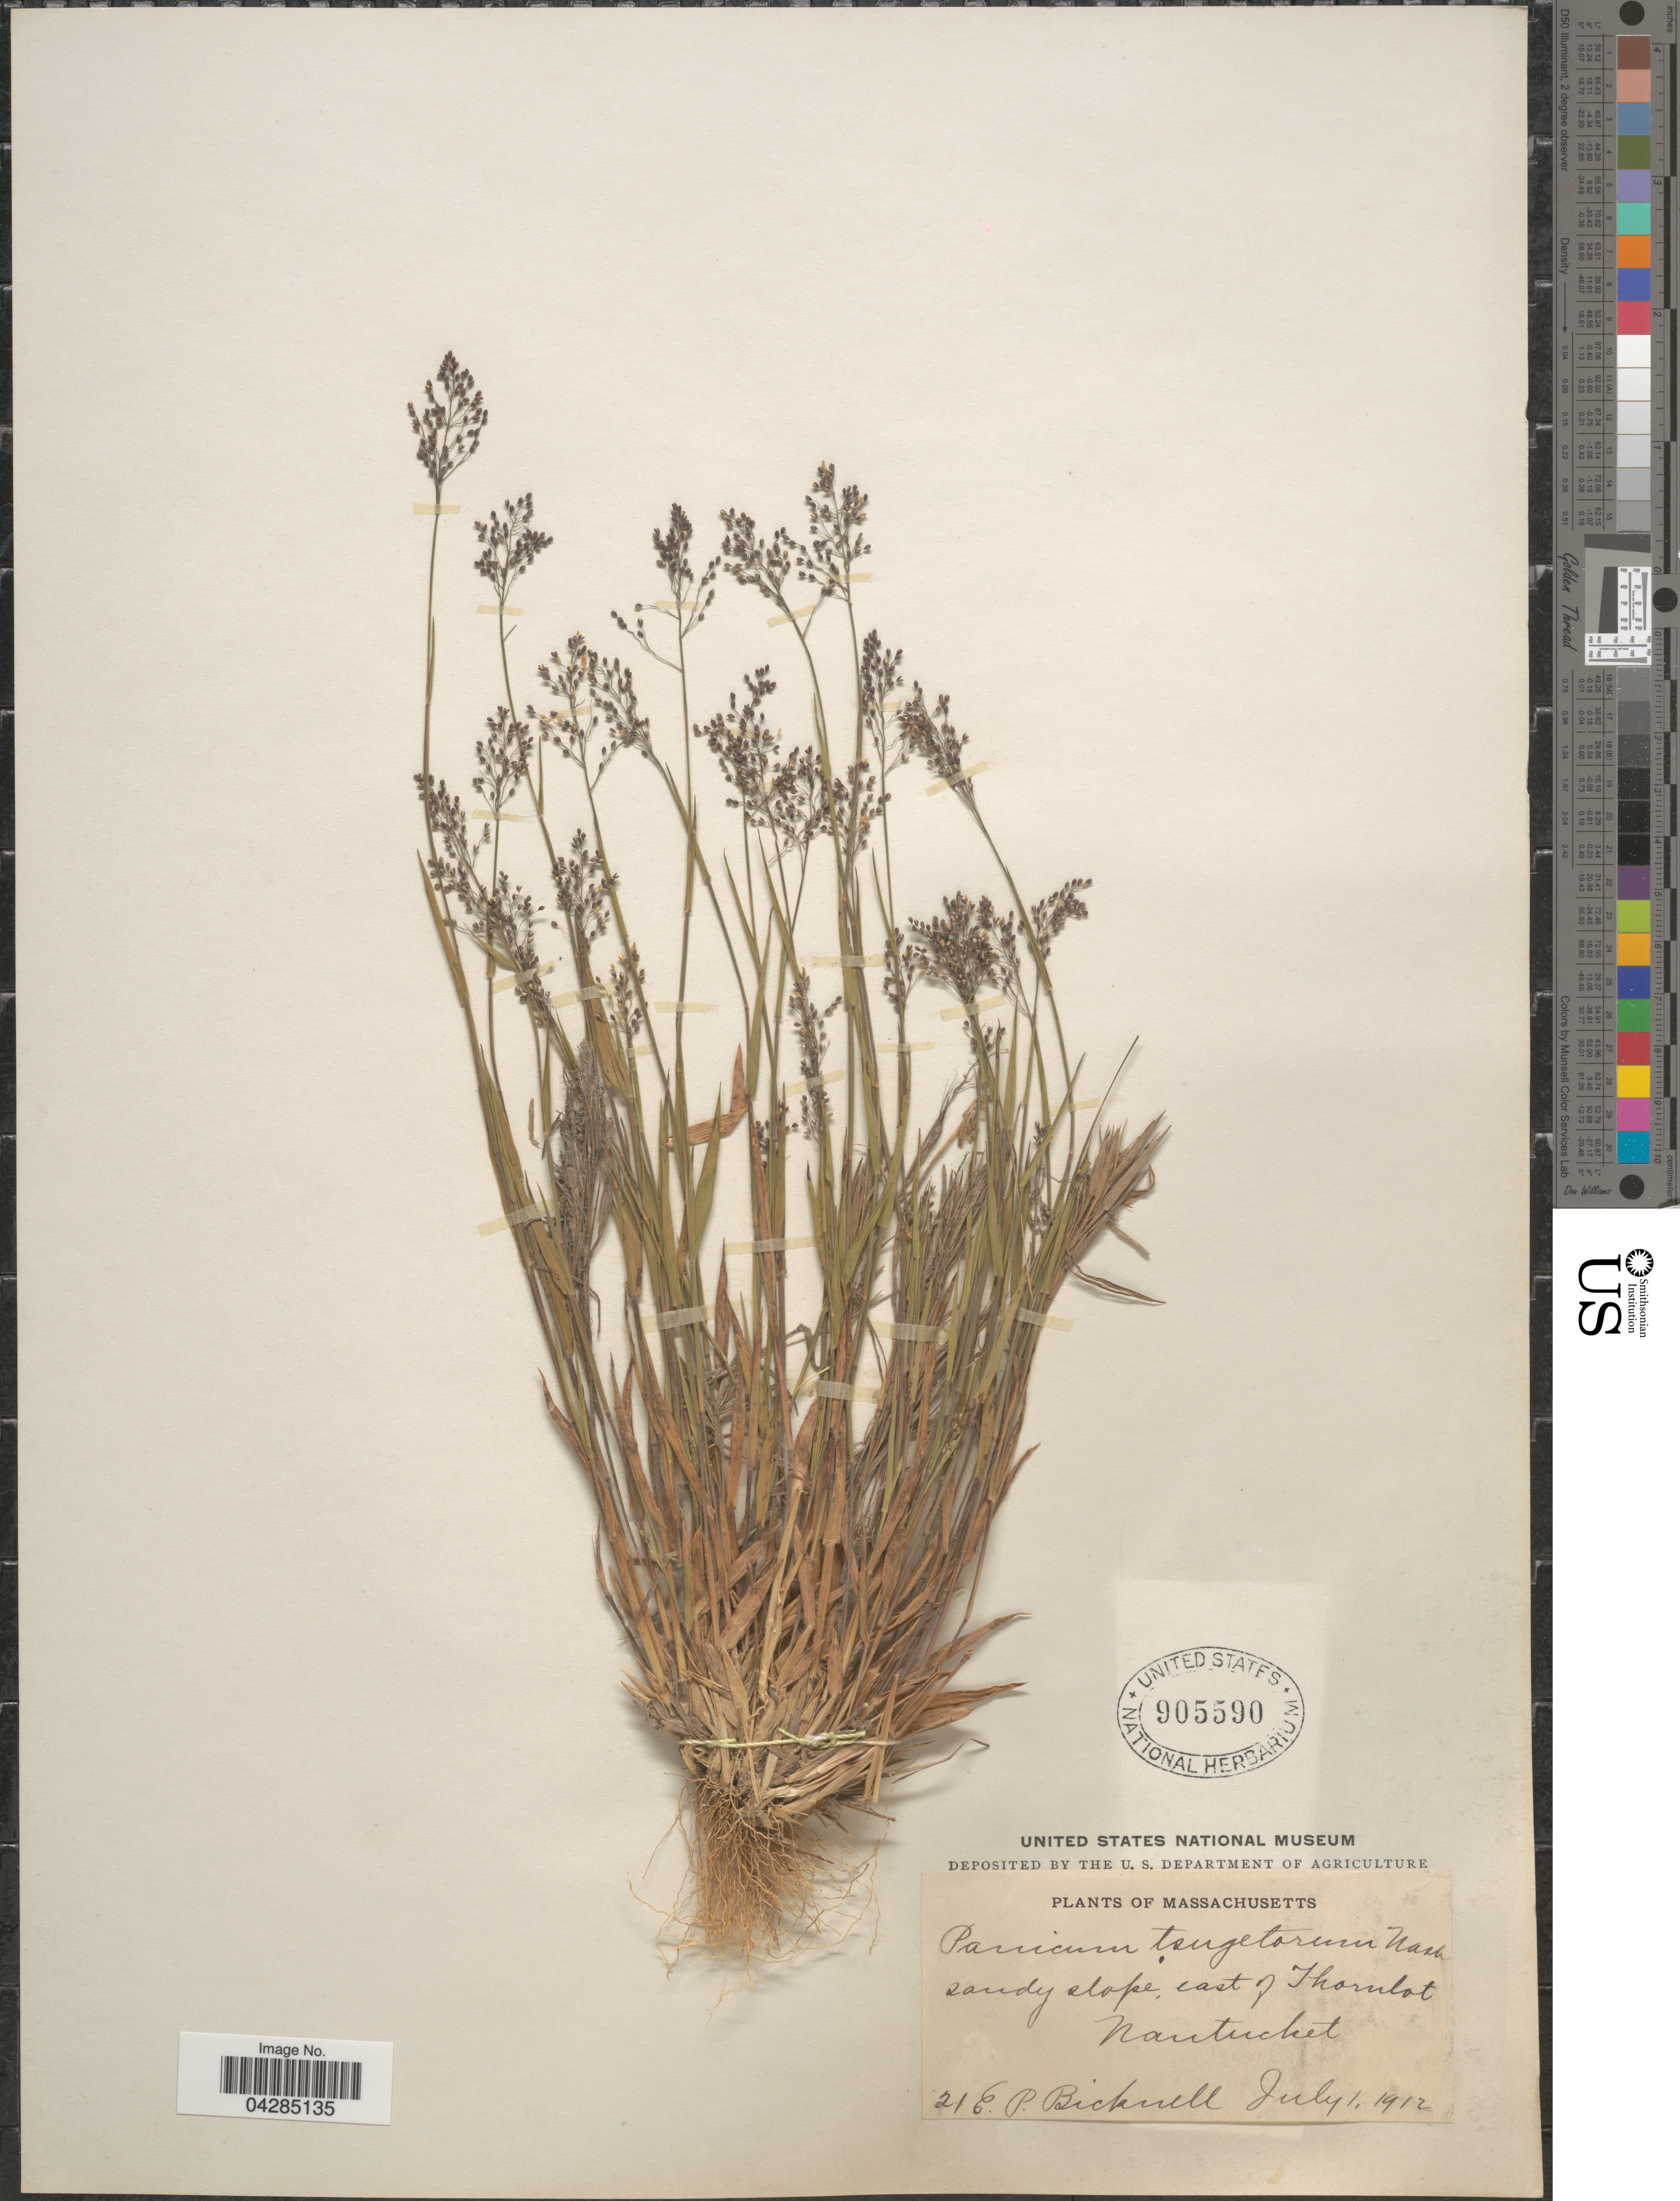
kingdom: Plantae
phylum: Tracheophyta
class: Liliopsida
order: Poales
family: Poaceae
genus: Dichanthelium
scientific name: Dichanthelium portoricense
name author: (Desv. ex Ham.) B.F. Hansen & Wunderlin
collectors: E. P. Bicknell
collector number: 21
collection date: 1912-07-01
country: United States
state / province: Massachusetts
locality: Sandy slope, east of Thornlot. Nantucket.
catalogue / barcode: US 905590